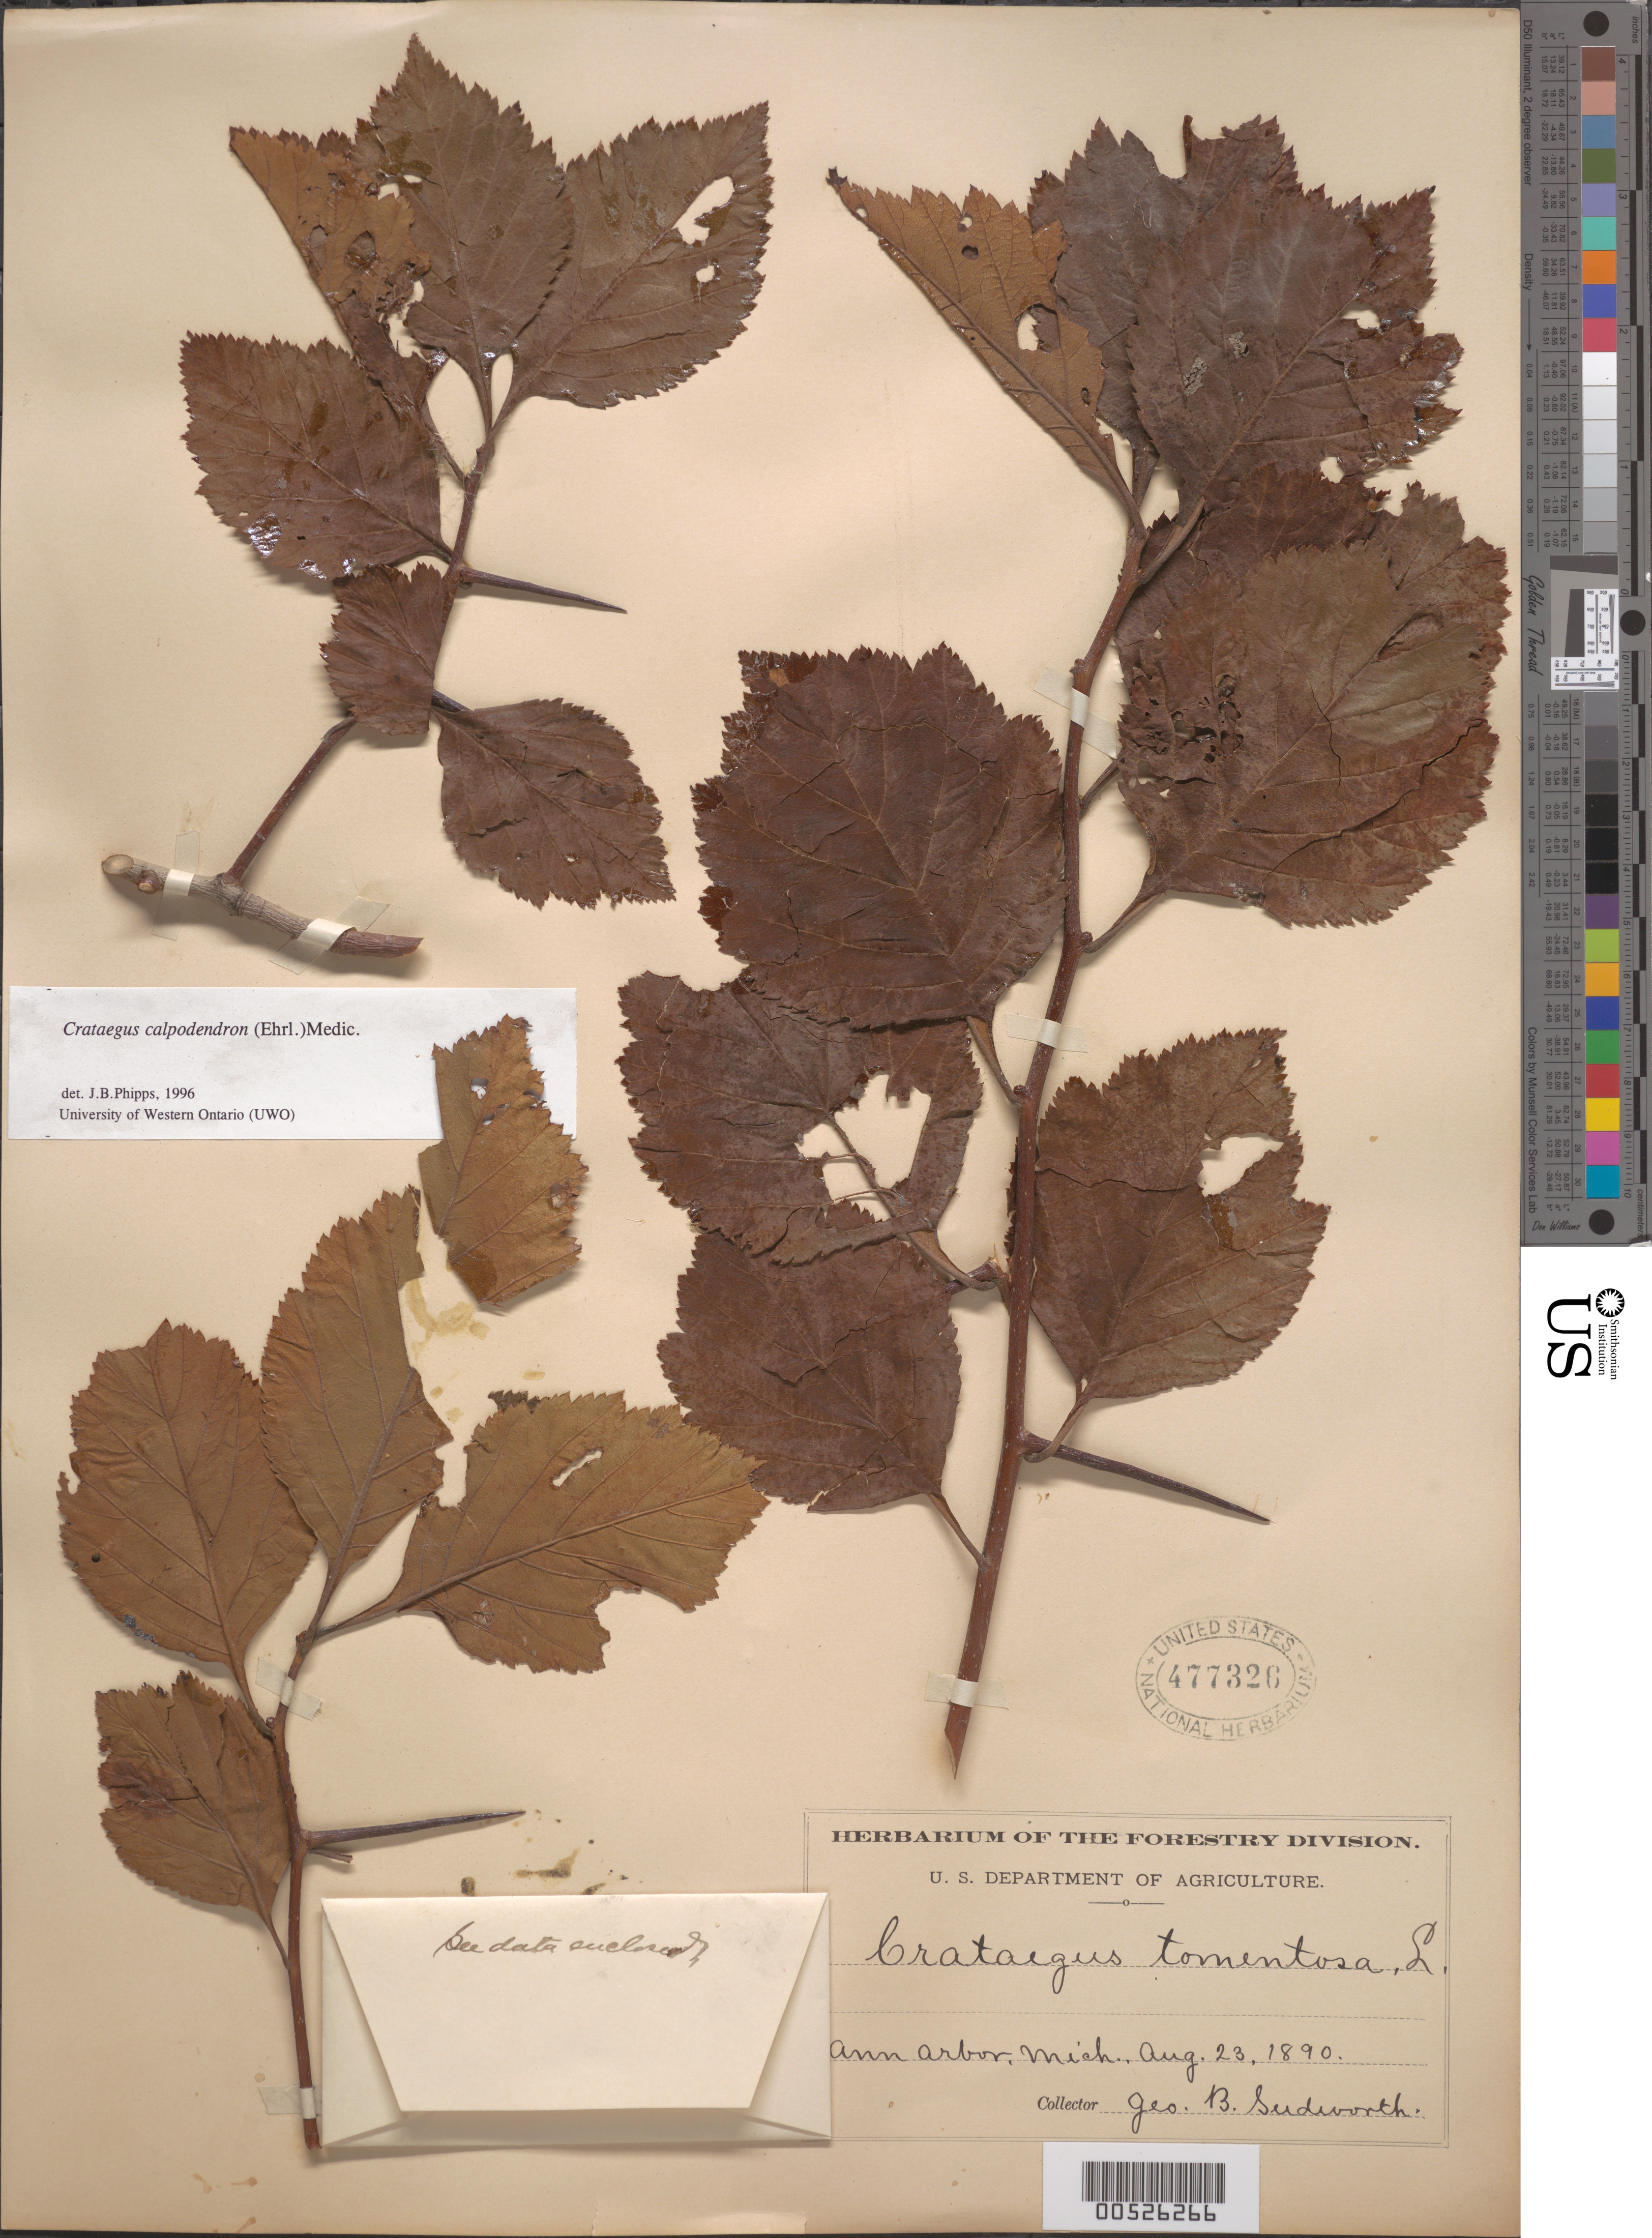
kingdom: Plantae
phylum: Tracheophyta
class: Magnoliopsida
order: Rosales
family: Rosaceae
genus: Crataegus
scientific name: Crataegus calpodendron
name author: (Ehrh.) Medik.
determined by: Phipps, James B., (UWO), University of Western Ontario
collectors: G. B. Sudworth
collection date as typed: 23 Aug 1890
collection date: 1890-08-23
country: United States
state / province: Michigan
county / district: Washtenaw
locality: Ann Arbor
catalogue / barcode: US 477326